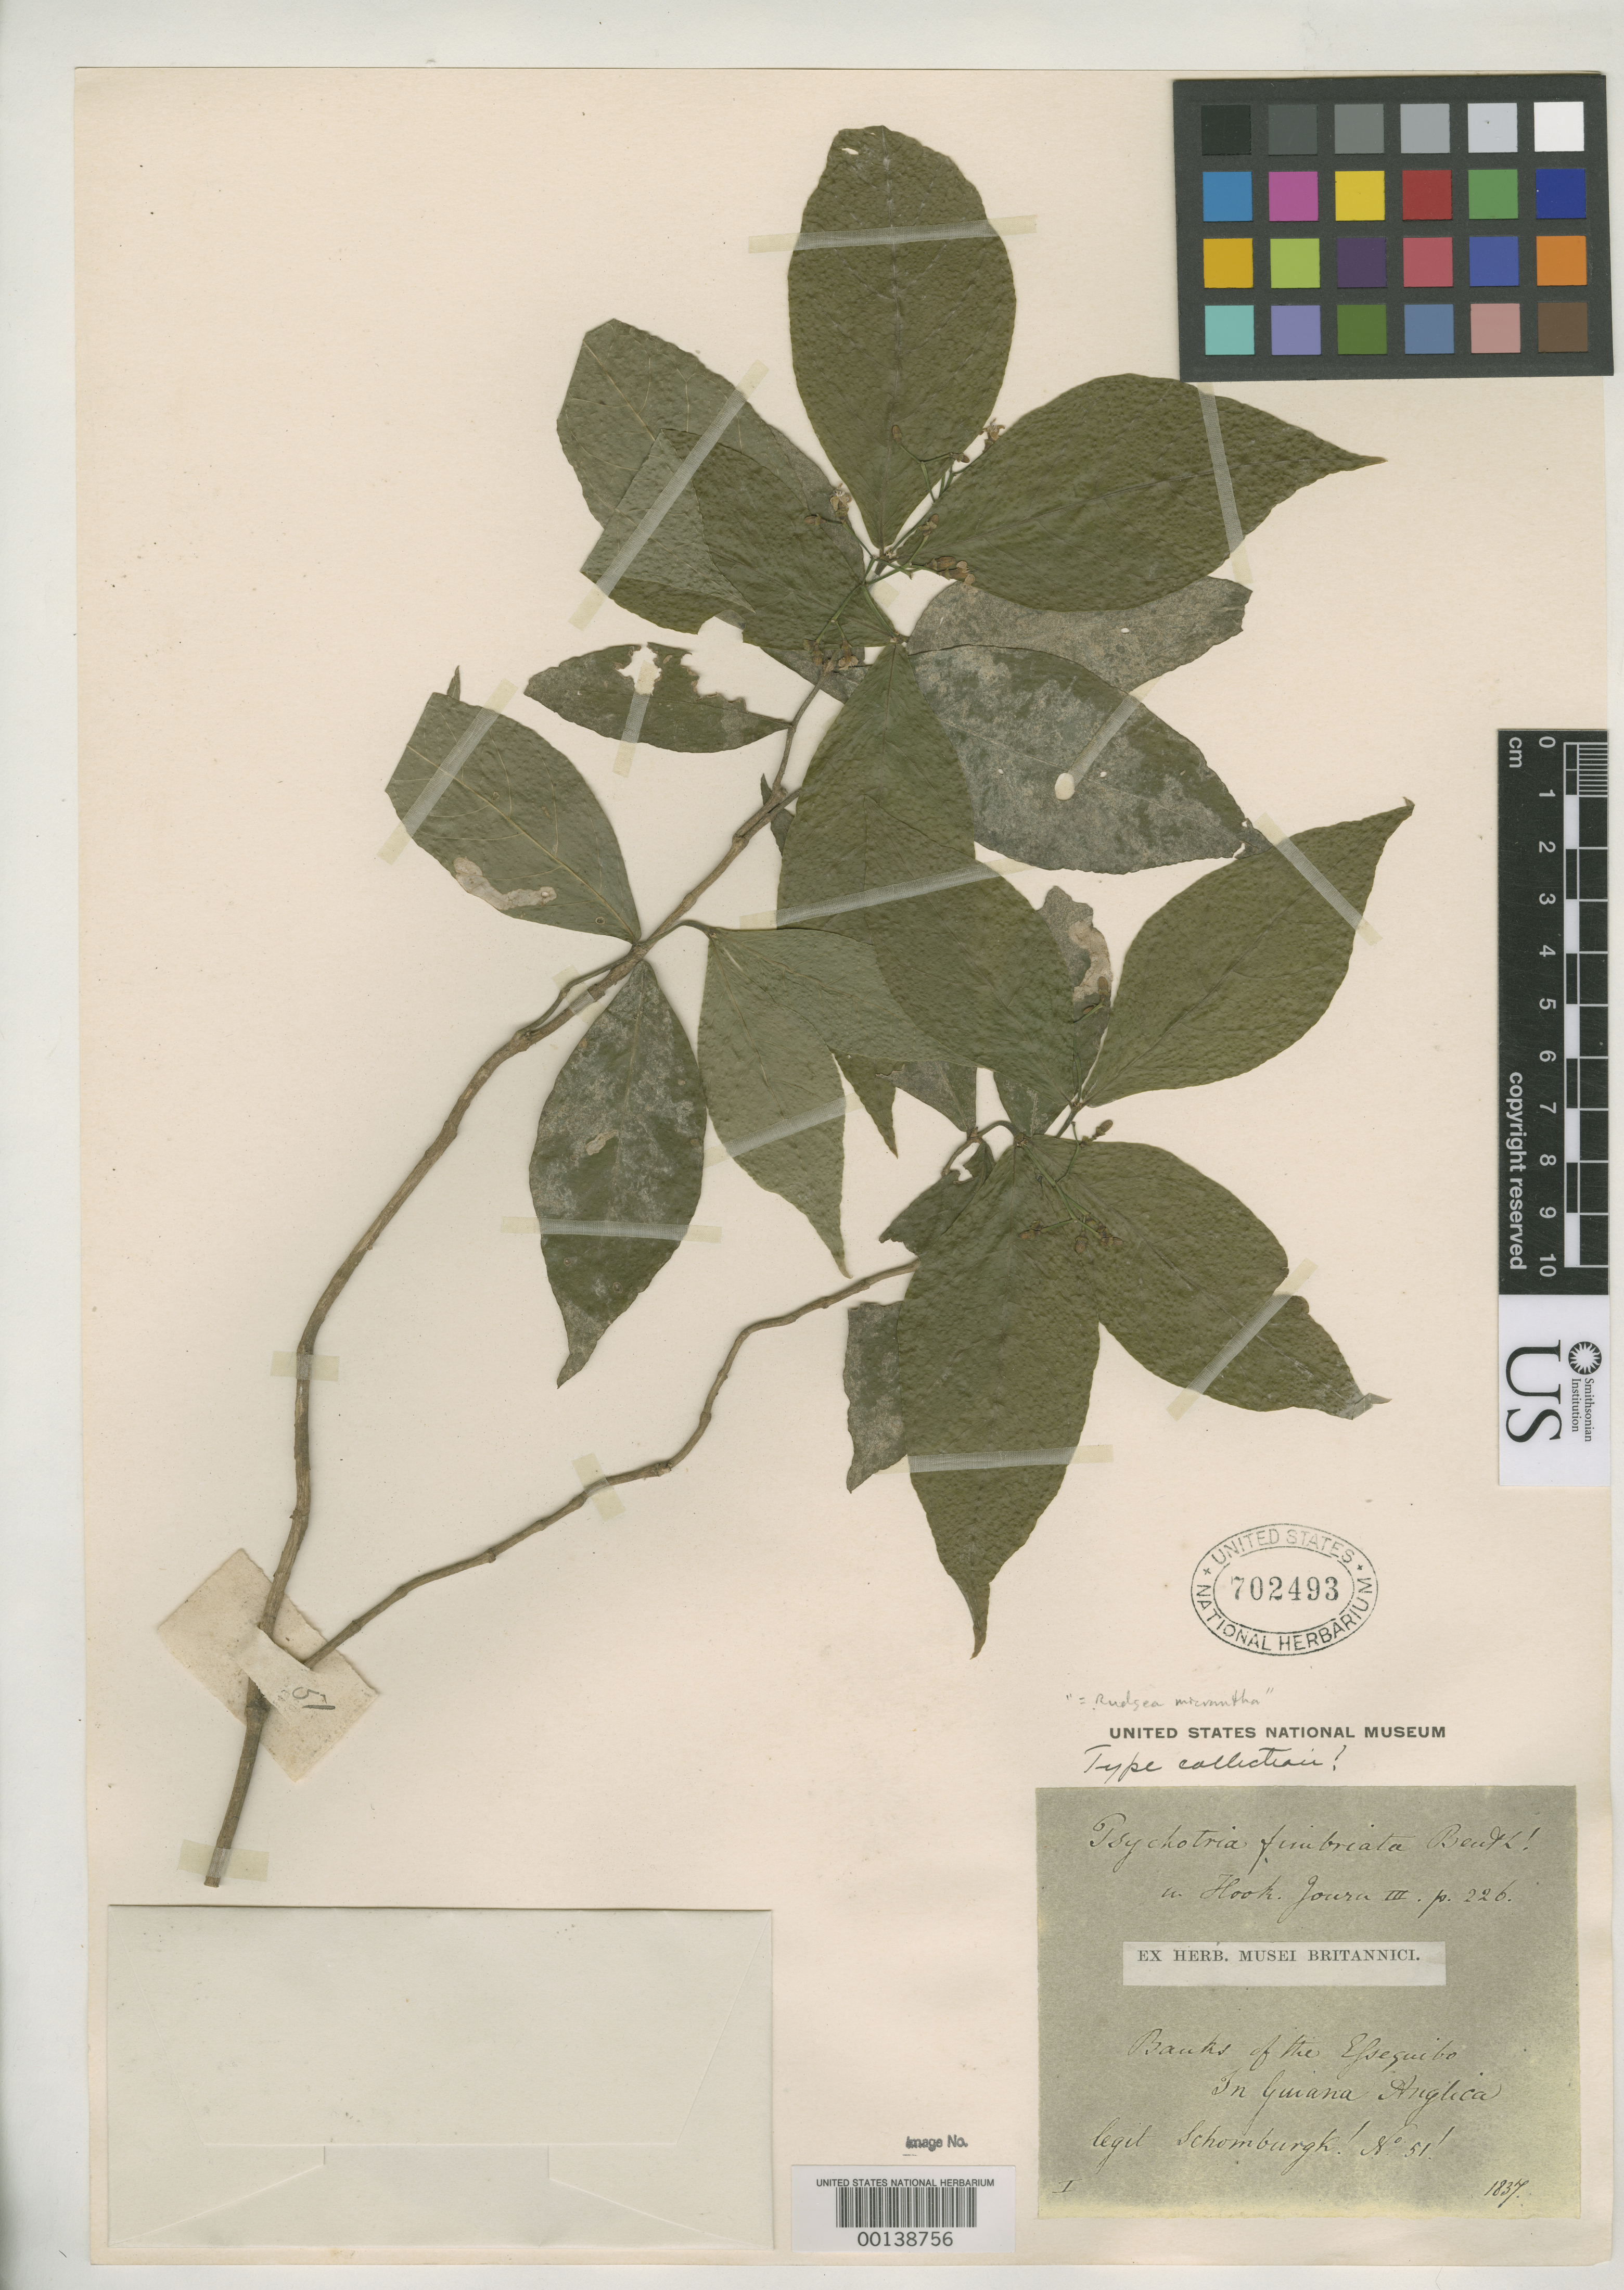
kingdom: Plantae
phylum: Tracheophyta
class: Magnoliopsida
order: Gentianales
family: Rubiaceae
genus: Psychotria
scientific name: Psychotria fimbriata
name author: Benth.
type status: Isotype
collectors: M. R. Schomburgk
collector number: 51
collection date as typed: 1837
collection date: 1837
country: Guyana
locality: Banks of Essequibo.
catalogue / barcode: US 702493